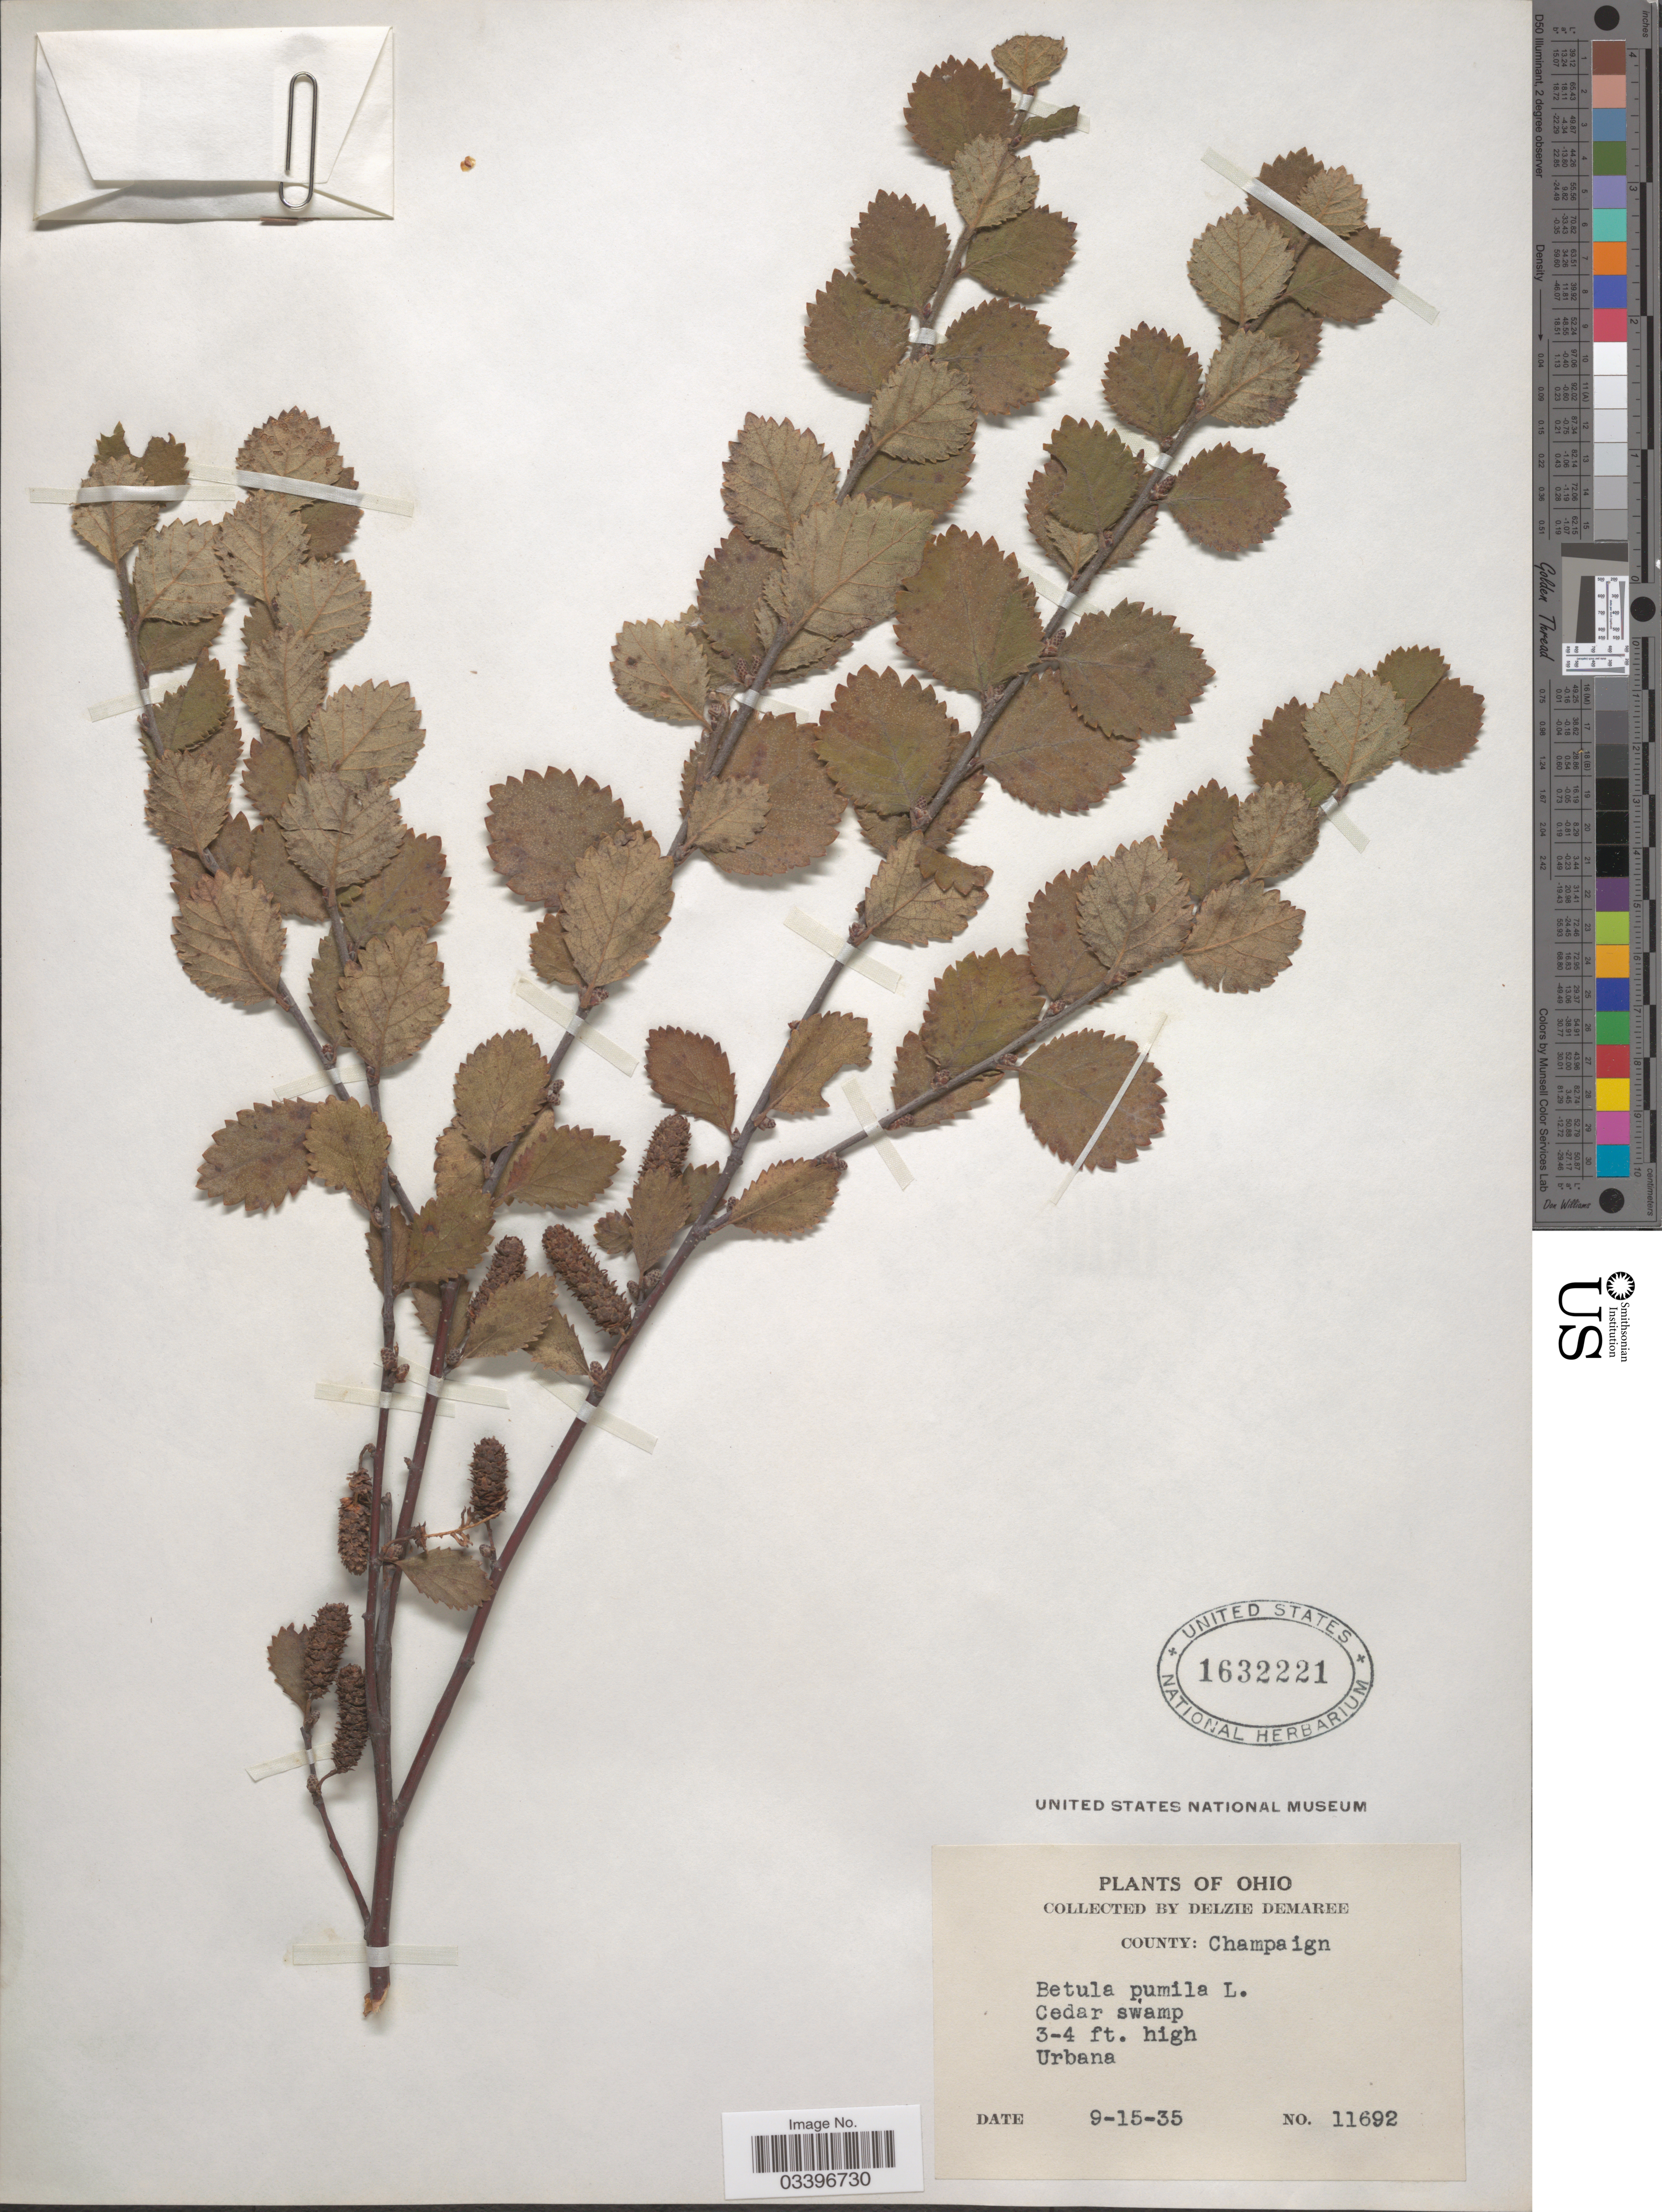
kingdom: Plantae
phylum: Tracheophyta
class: Magnoliopsida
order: Fagales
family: Betulaceae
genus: Betula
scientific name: Betula pumila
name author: L.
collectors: D. Demaree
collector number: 11692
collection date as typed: Transcribed d/m/y: 15/9/35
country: United States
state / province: Ohio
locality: County: Champaign. Cedar swamp. Urbana.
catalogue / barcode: US 1632221